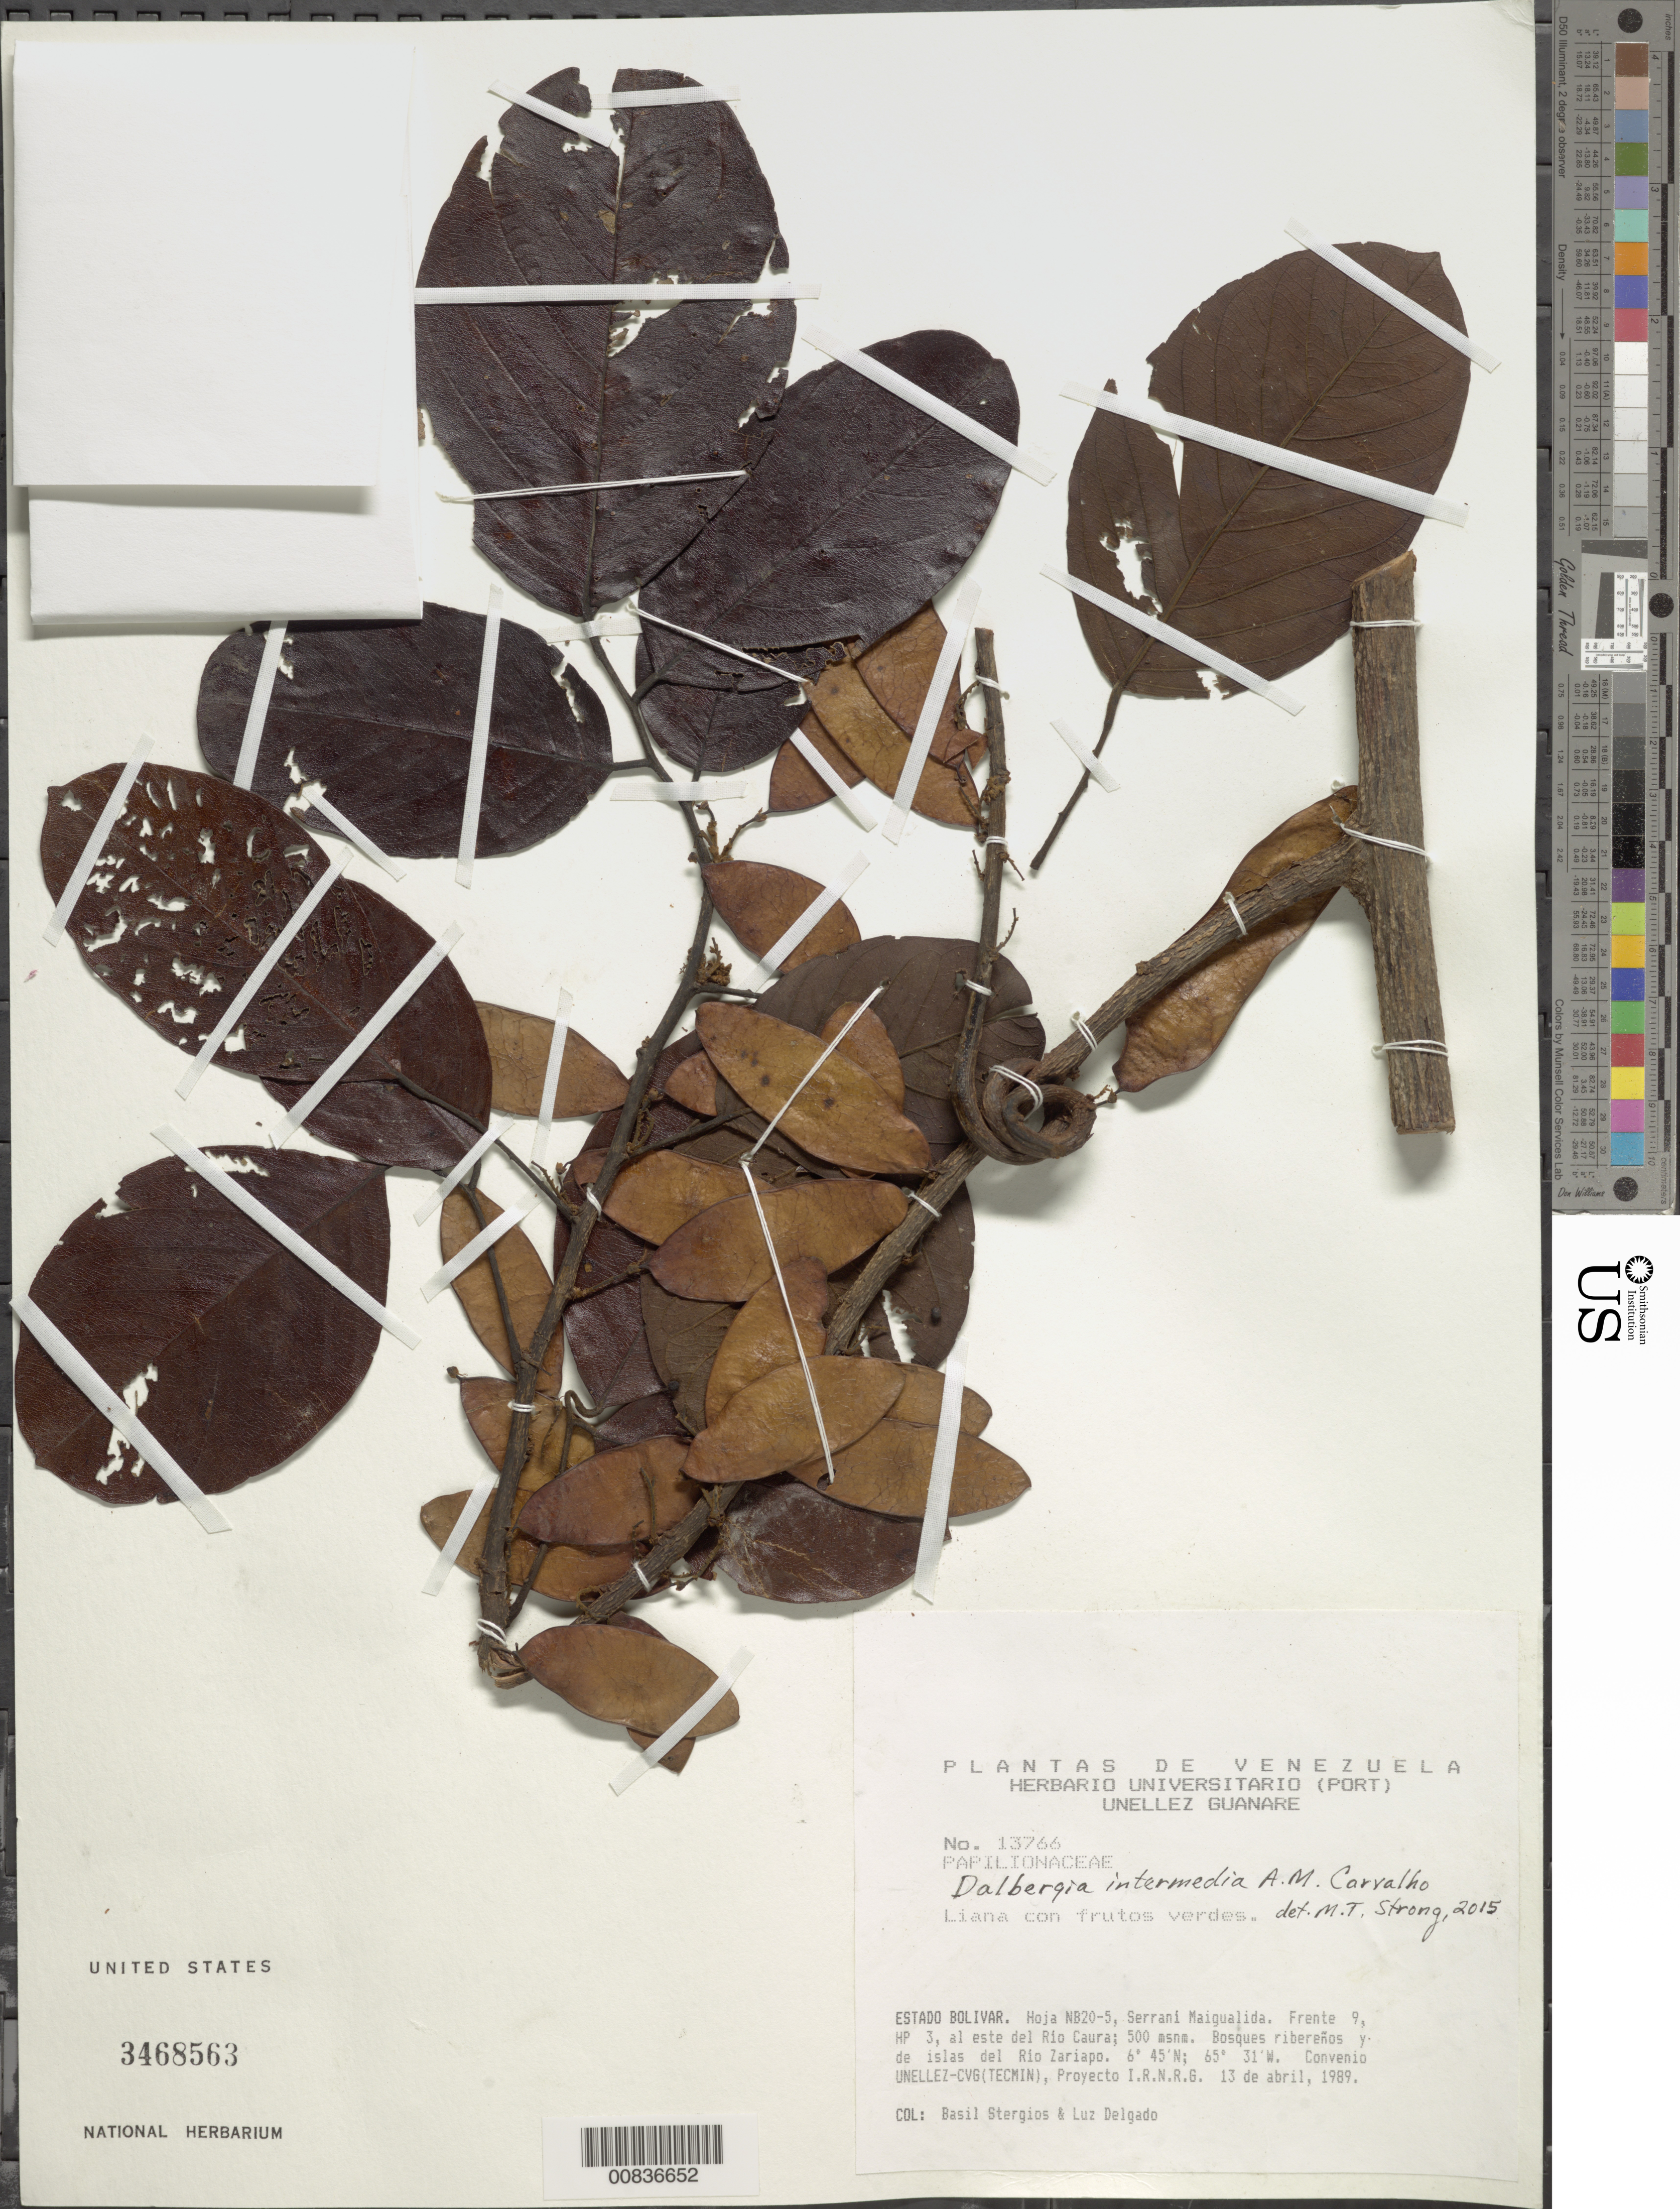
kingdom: Plantae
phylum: Tracheophyta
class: Magnoliopsida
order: Fabales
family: Fabaceae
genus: Dalbergia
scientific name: Dalbergia intermedia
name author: A.M. Carvalho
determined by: Strong, M. T., (US), Smithsonian Institution - National Museum of Natural History (UNITED STATES)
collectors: B. G. Stergios & L. Delgado V.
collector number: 13766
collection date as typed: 13-Apr-89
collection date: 1989-04-13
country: Venezuela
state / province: Bolívar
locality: Serrania Maigualida, E del río Caura, cerca de las riberas del río Zariapo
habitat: Bosques ribereños y de islas del río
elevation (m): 500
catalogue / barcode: US 3468563